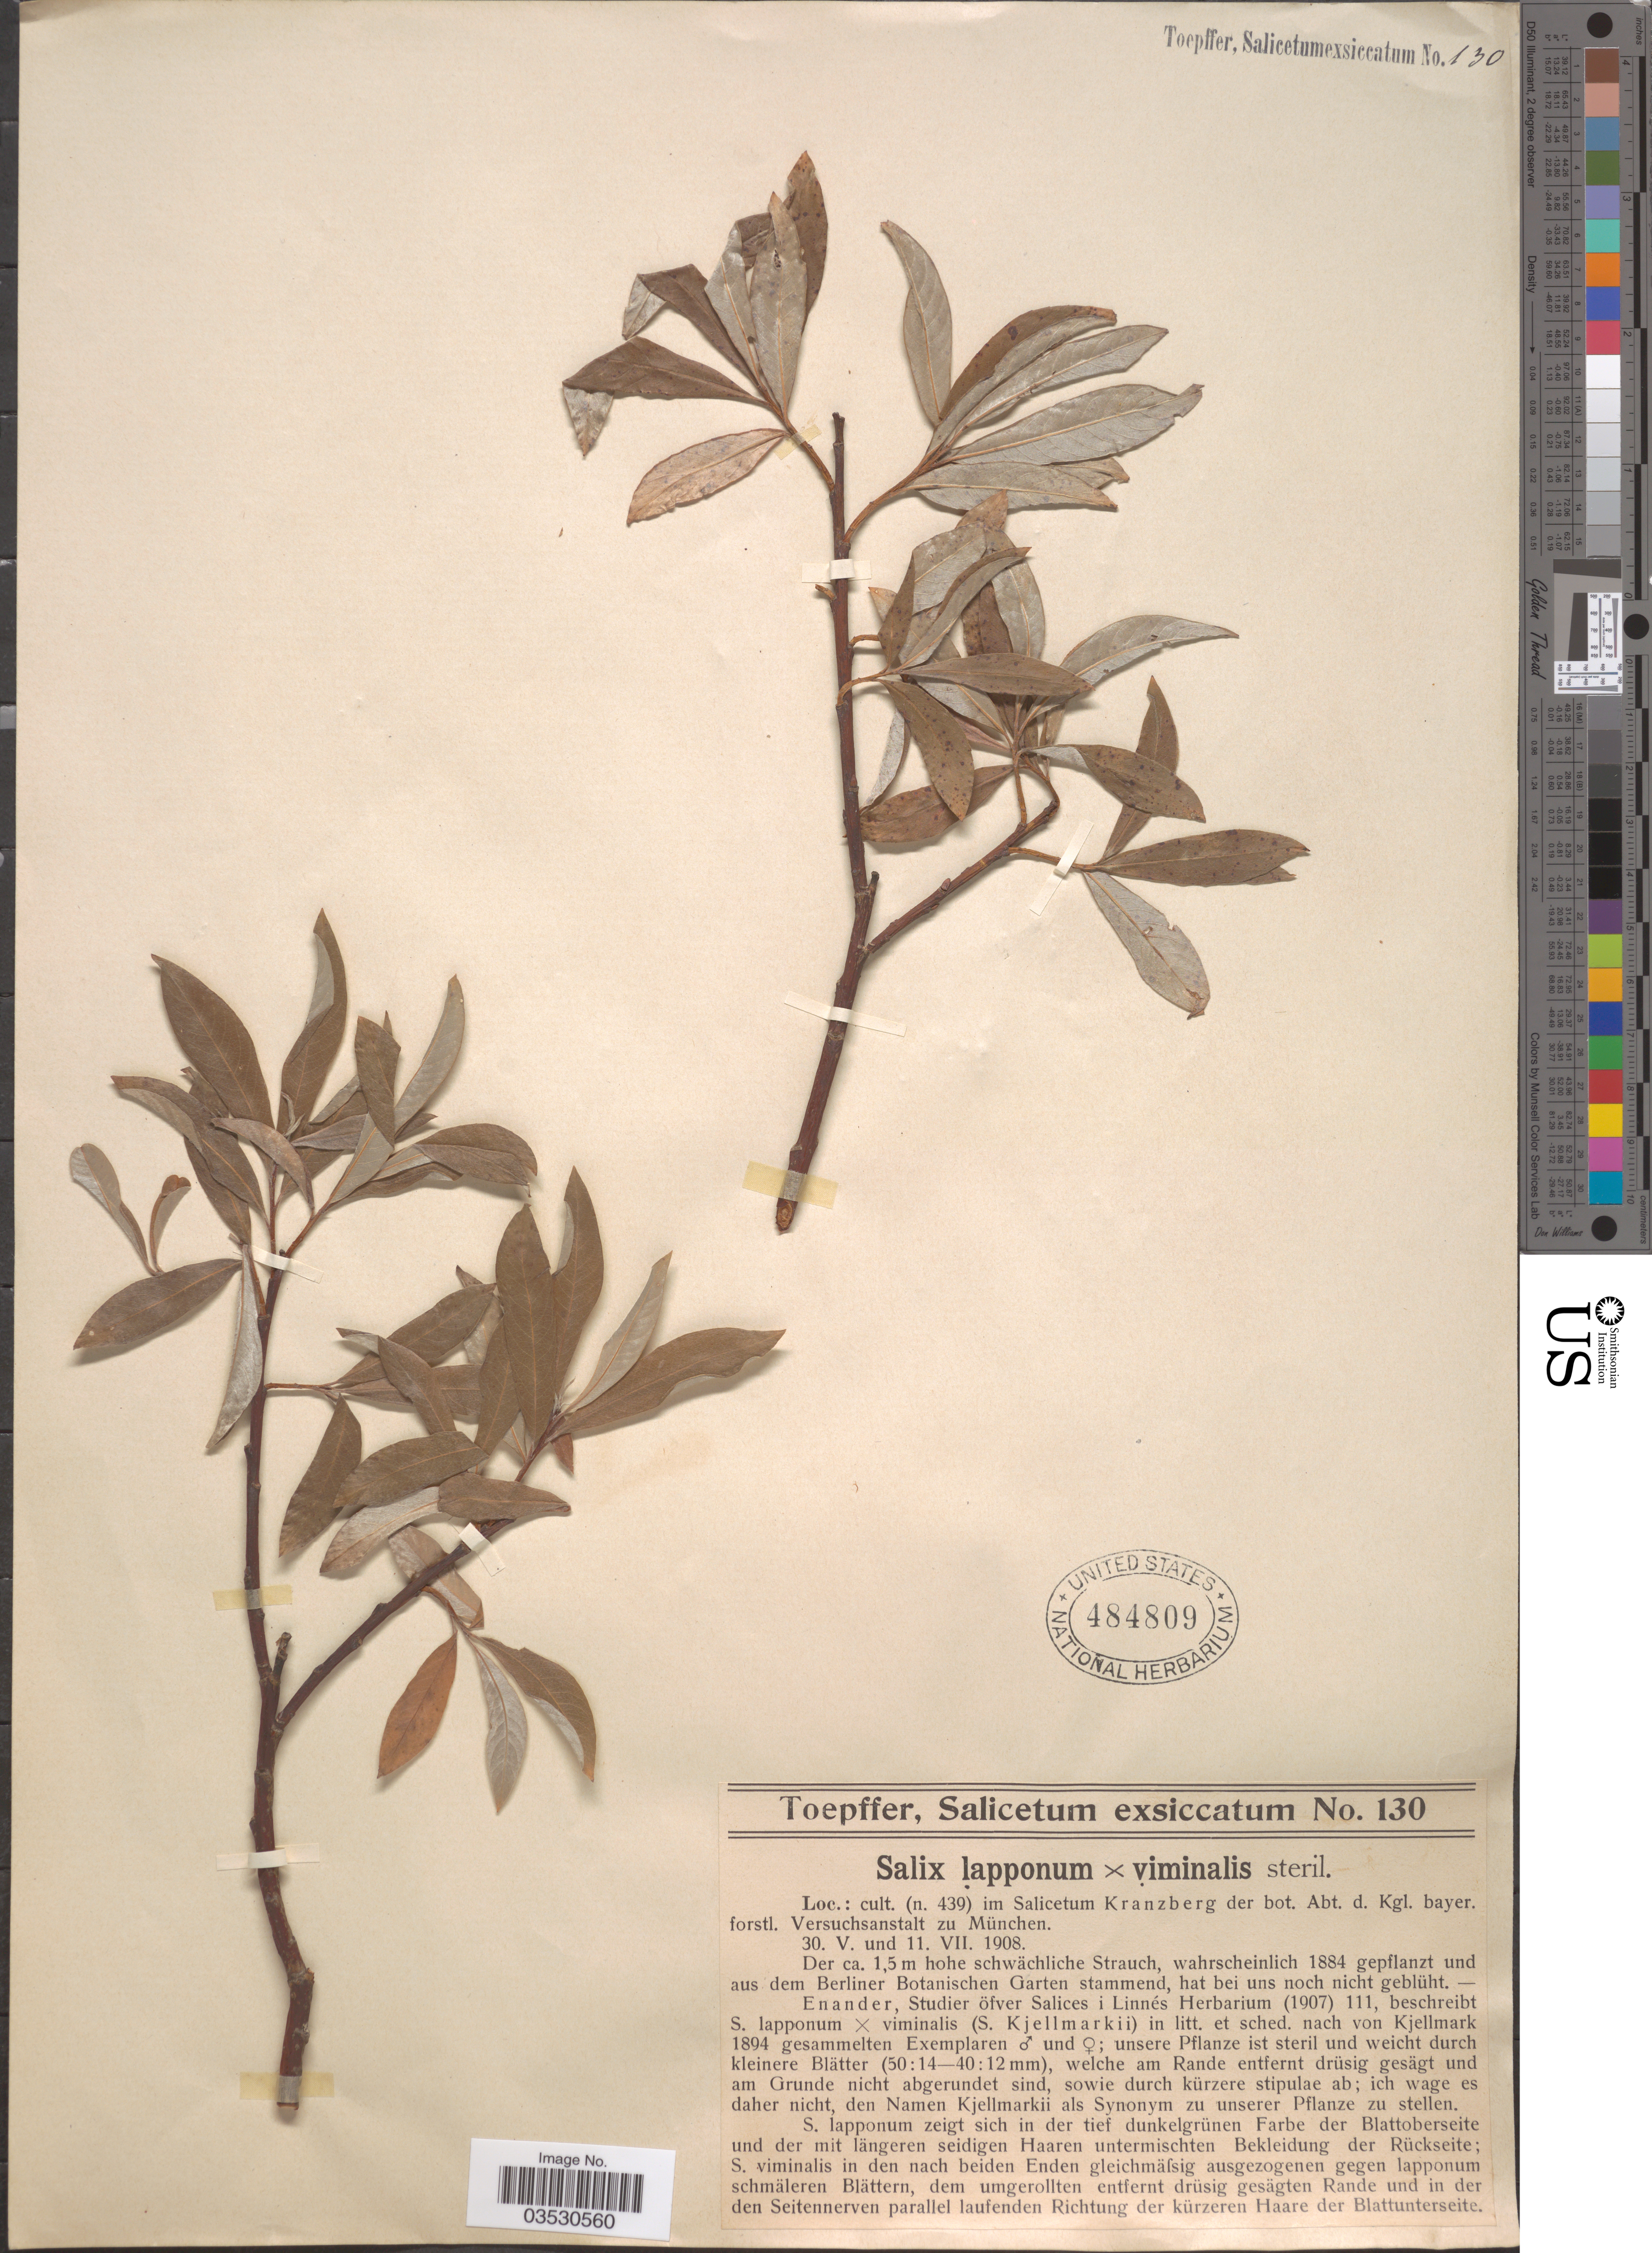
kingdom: Plantae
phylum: Tracheophyta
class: Magnoliopsida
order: Malpighiales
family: Salicaceae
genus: Salix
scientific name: Salix lapponum x S. viminalis L.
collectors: A. Toepffer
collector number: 130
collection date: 1908-05-30/1908-07-11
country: Germany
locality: Cult. (n. 439) im Salicetum Kranzberg der bot. Abt. d. Kgl. bayer. forstl. Versuchsanstalt zu München.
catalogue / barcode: US 484809